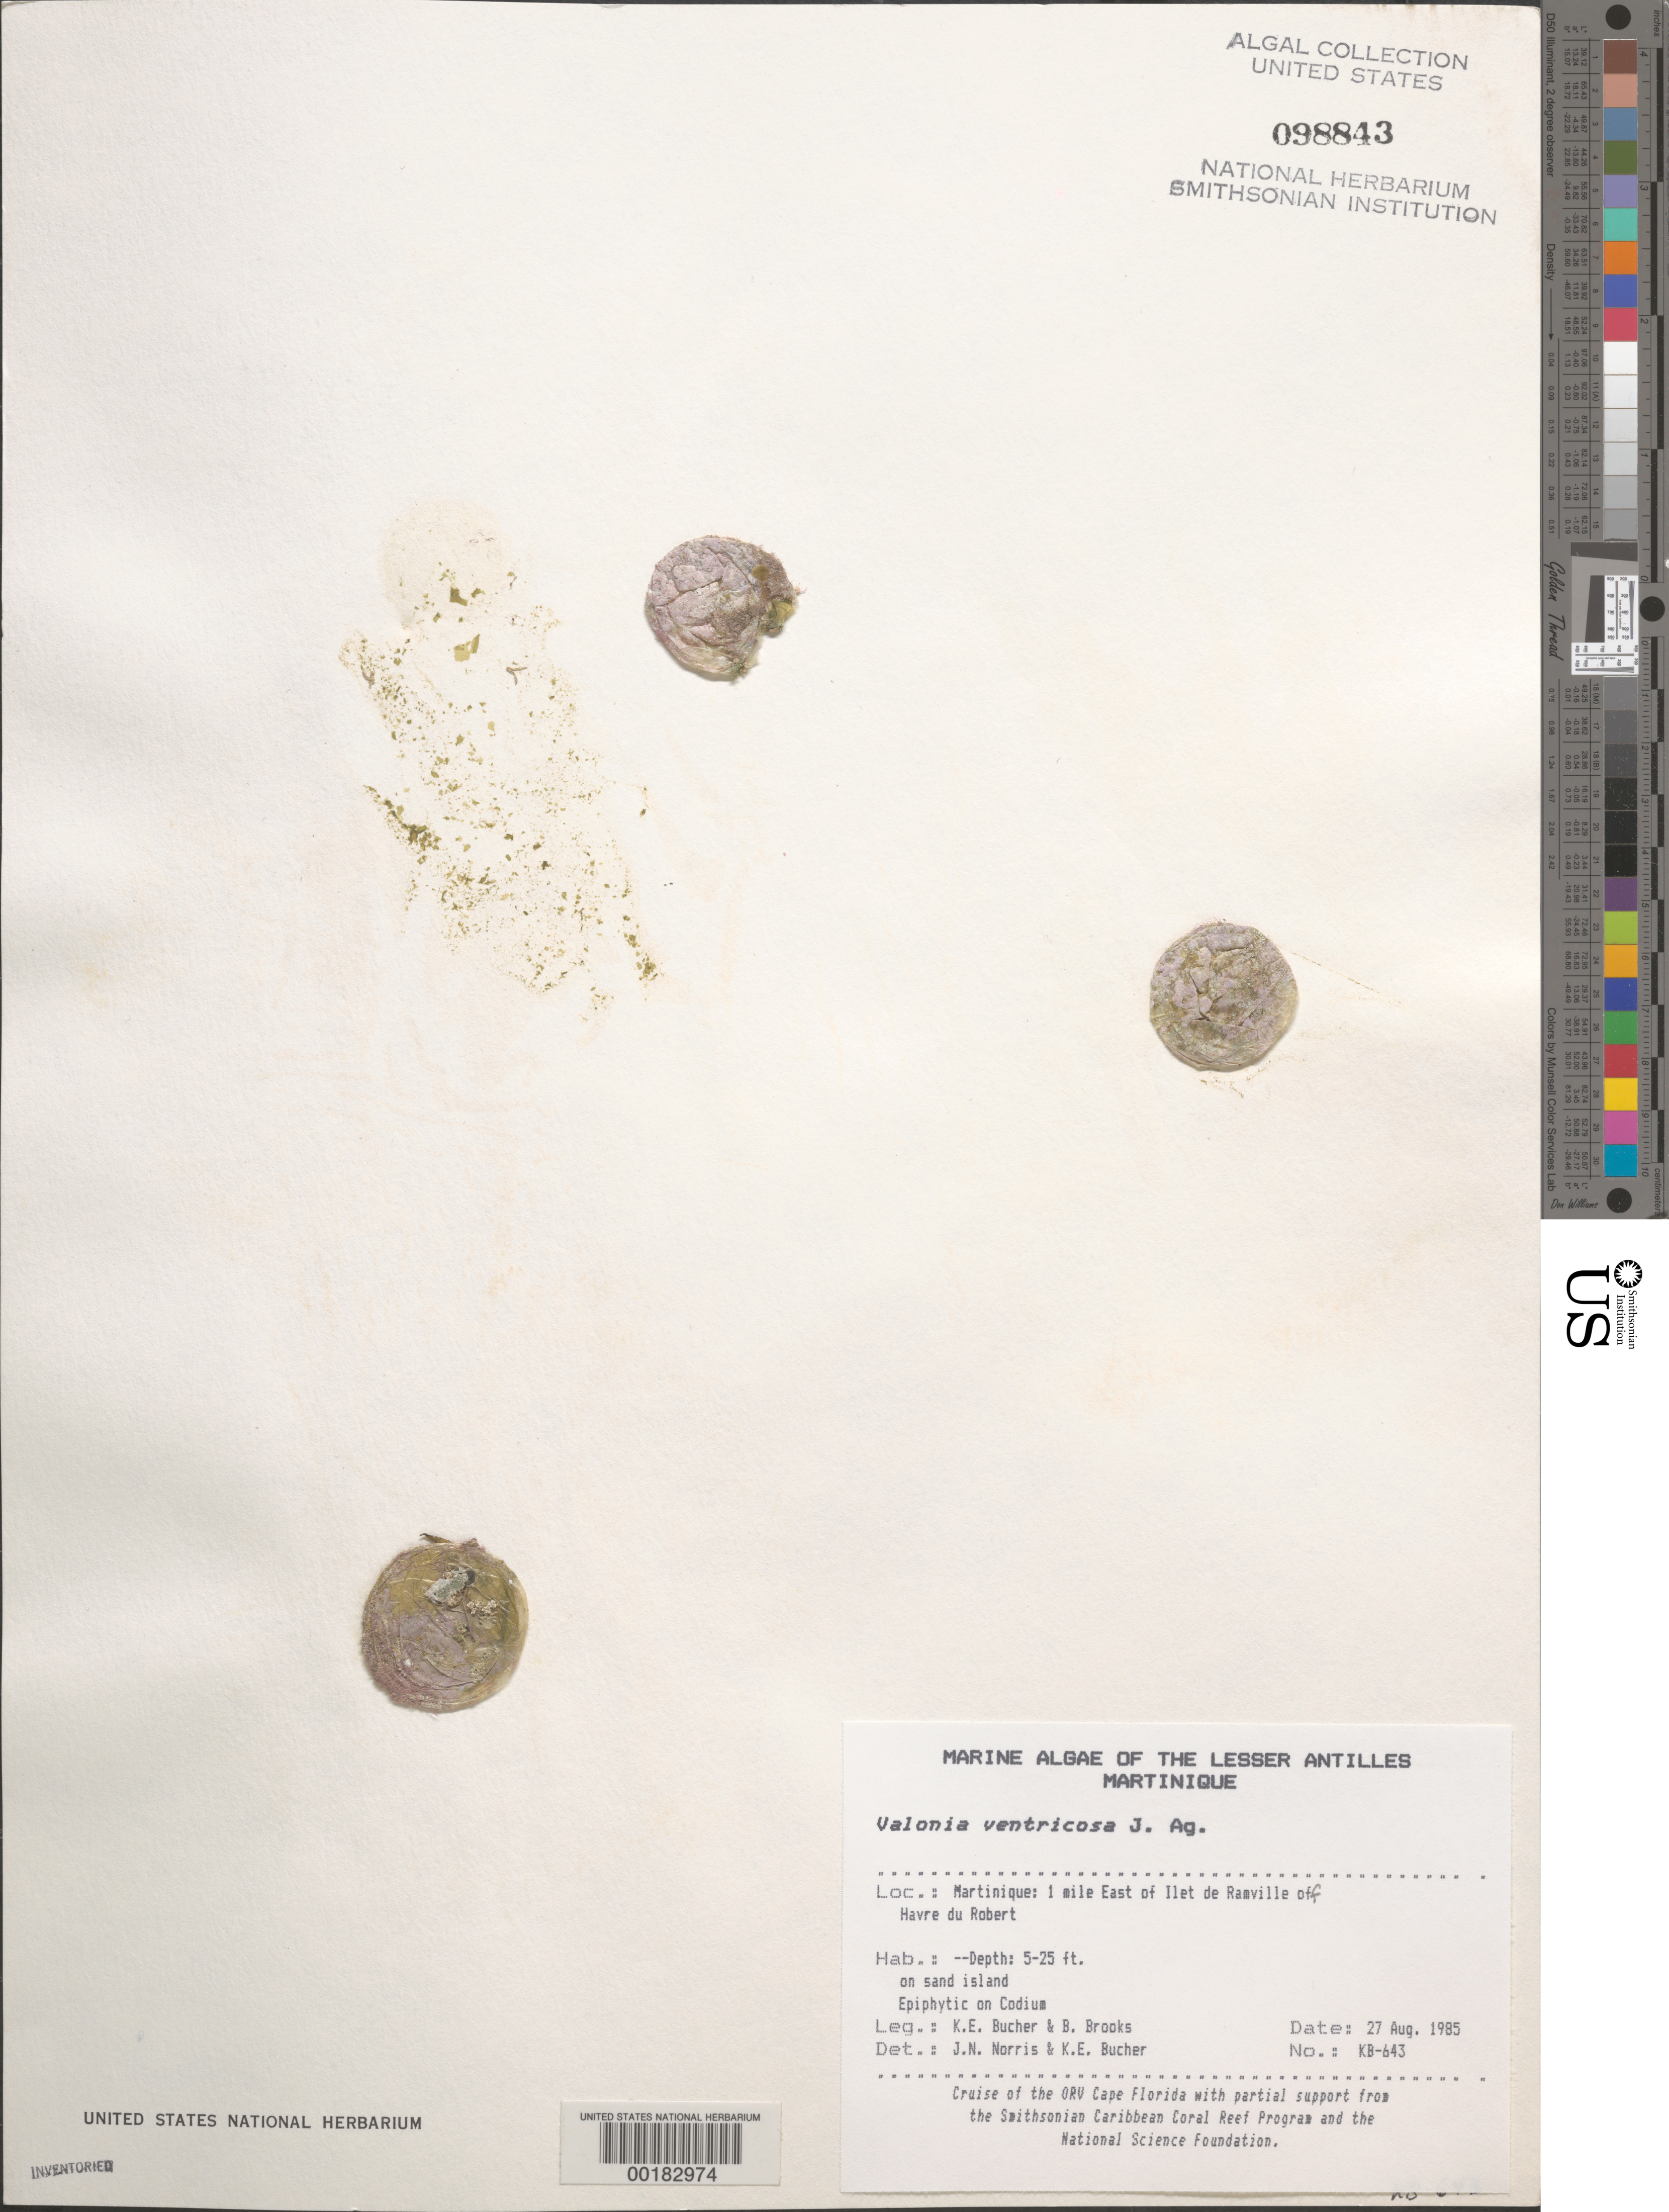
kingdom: Plantae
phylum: Chlorophyta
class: Ulvophyceae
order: Siphonocladales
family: Valoniaceae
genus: Valonia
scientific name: Valonia ventricosa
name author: J. Agardh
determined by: Norris, J. N.; Bucher, K. E.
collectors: K. E. Bucher & B. Brooks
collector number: Kb-643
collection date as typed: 27 Aug 1985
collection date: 1985-08-27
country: Martinique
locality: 1 mile east of Ilet de Ramville, off Havre du Robert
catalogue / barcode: US 98843